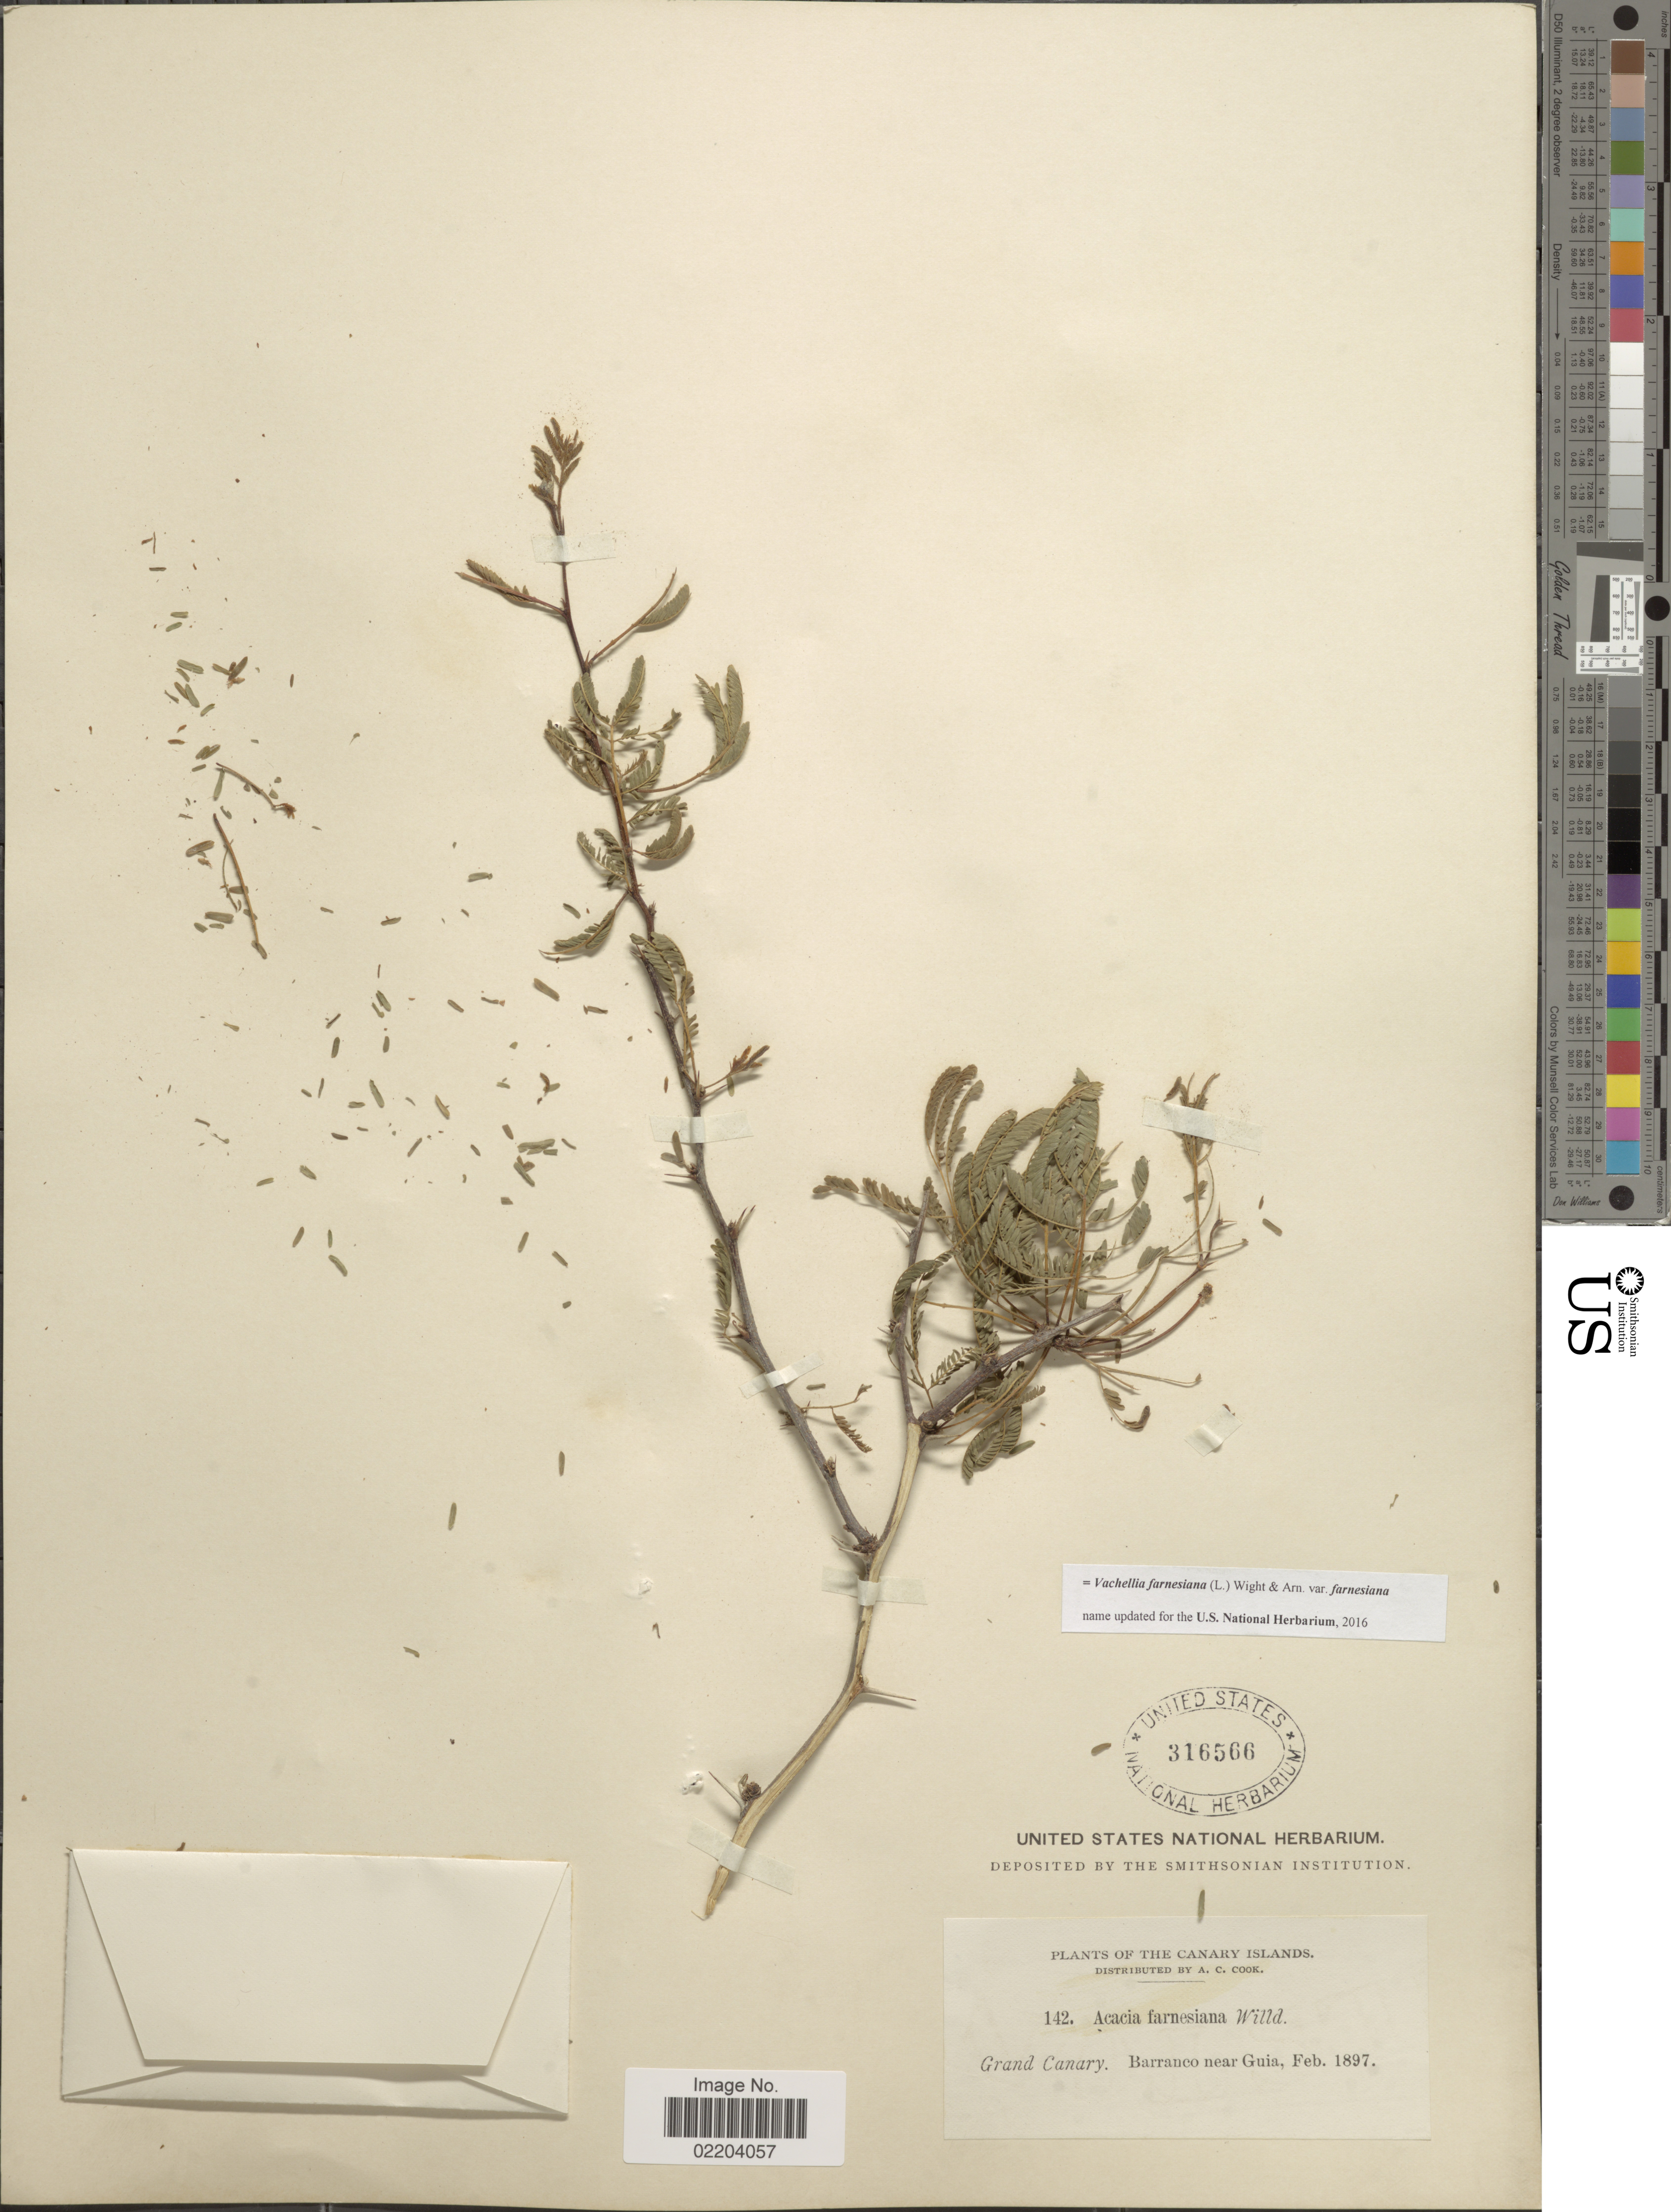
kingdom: Plantae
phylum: Tracheophyta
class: Magnoliopsida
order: Fabales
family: Fabaceae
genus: Vachellia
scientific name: Vachellia farnesiana var. farnesiana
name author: (L.) Wight & Arn.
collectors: Alice C. Cook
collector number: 142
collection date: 1897-02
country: Spain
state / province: Canarias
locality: Canary Islands. Grand Canary. Barranco near Guia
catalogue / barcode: US 316566